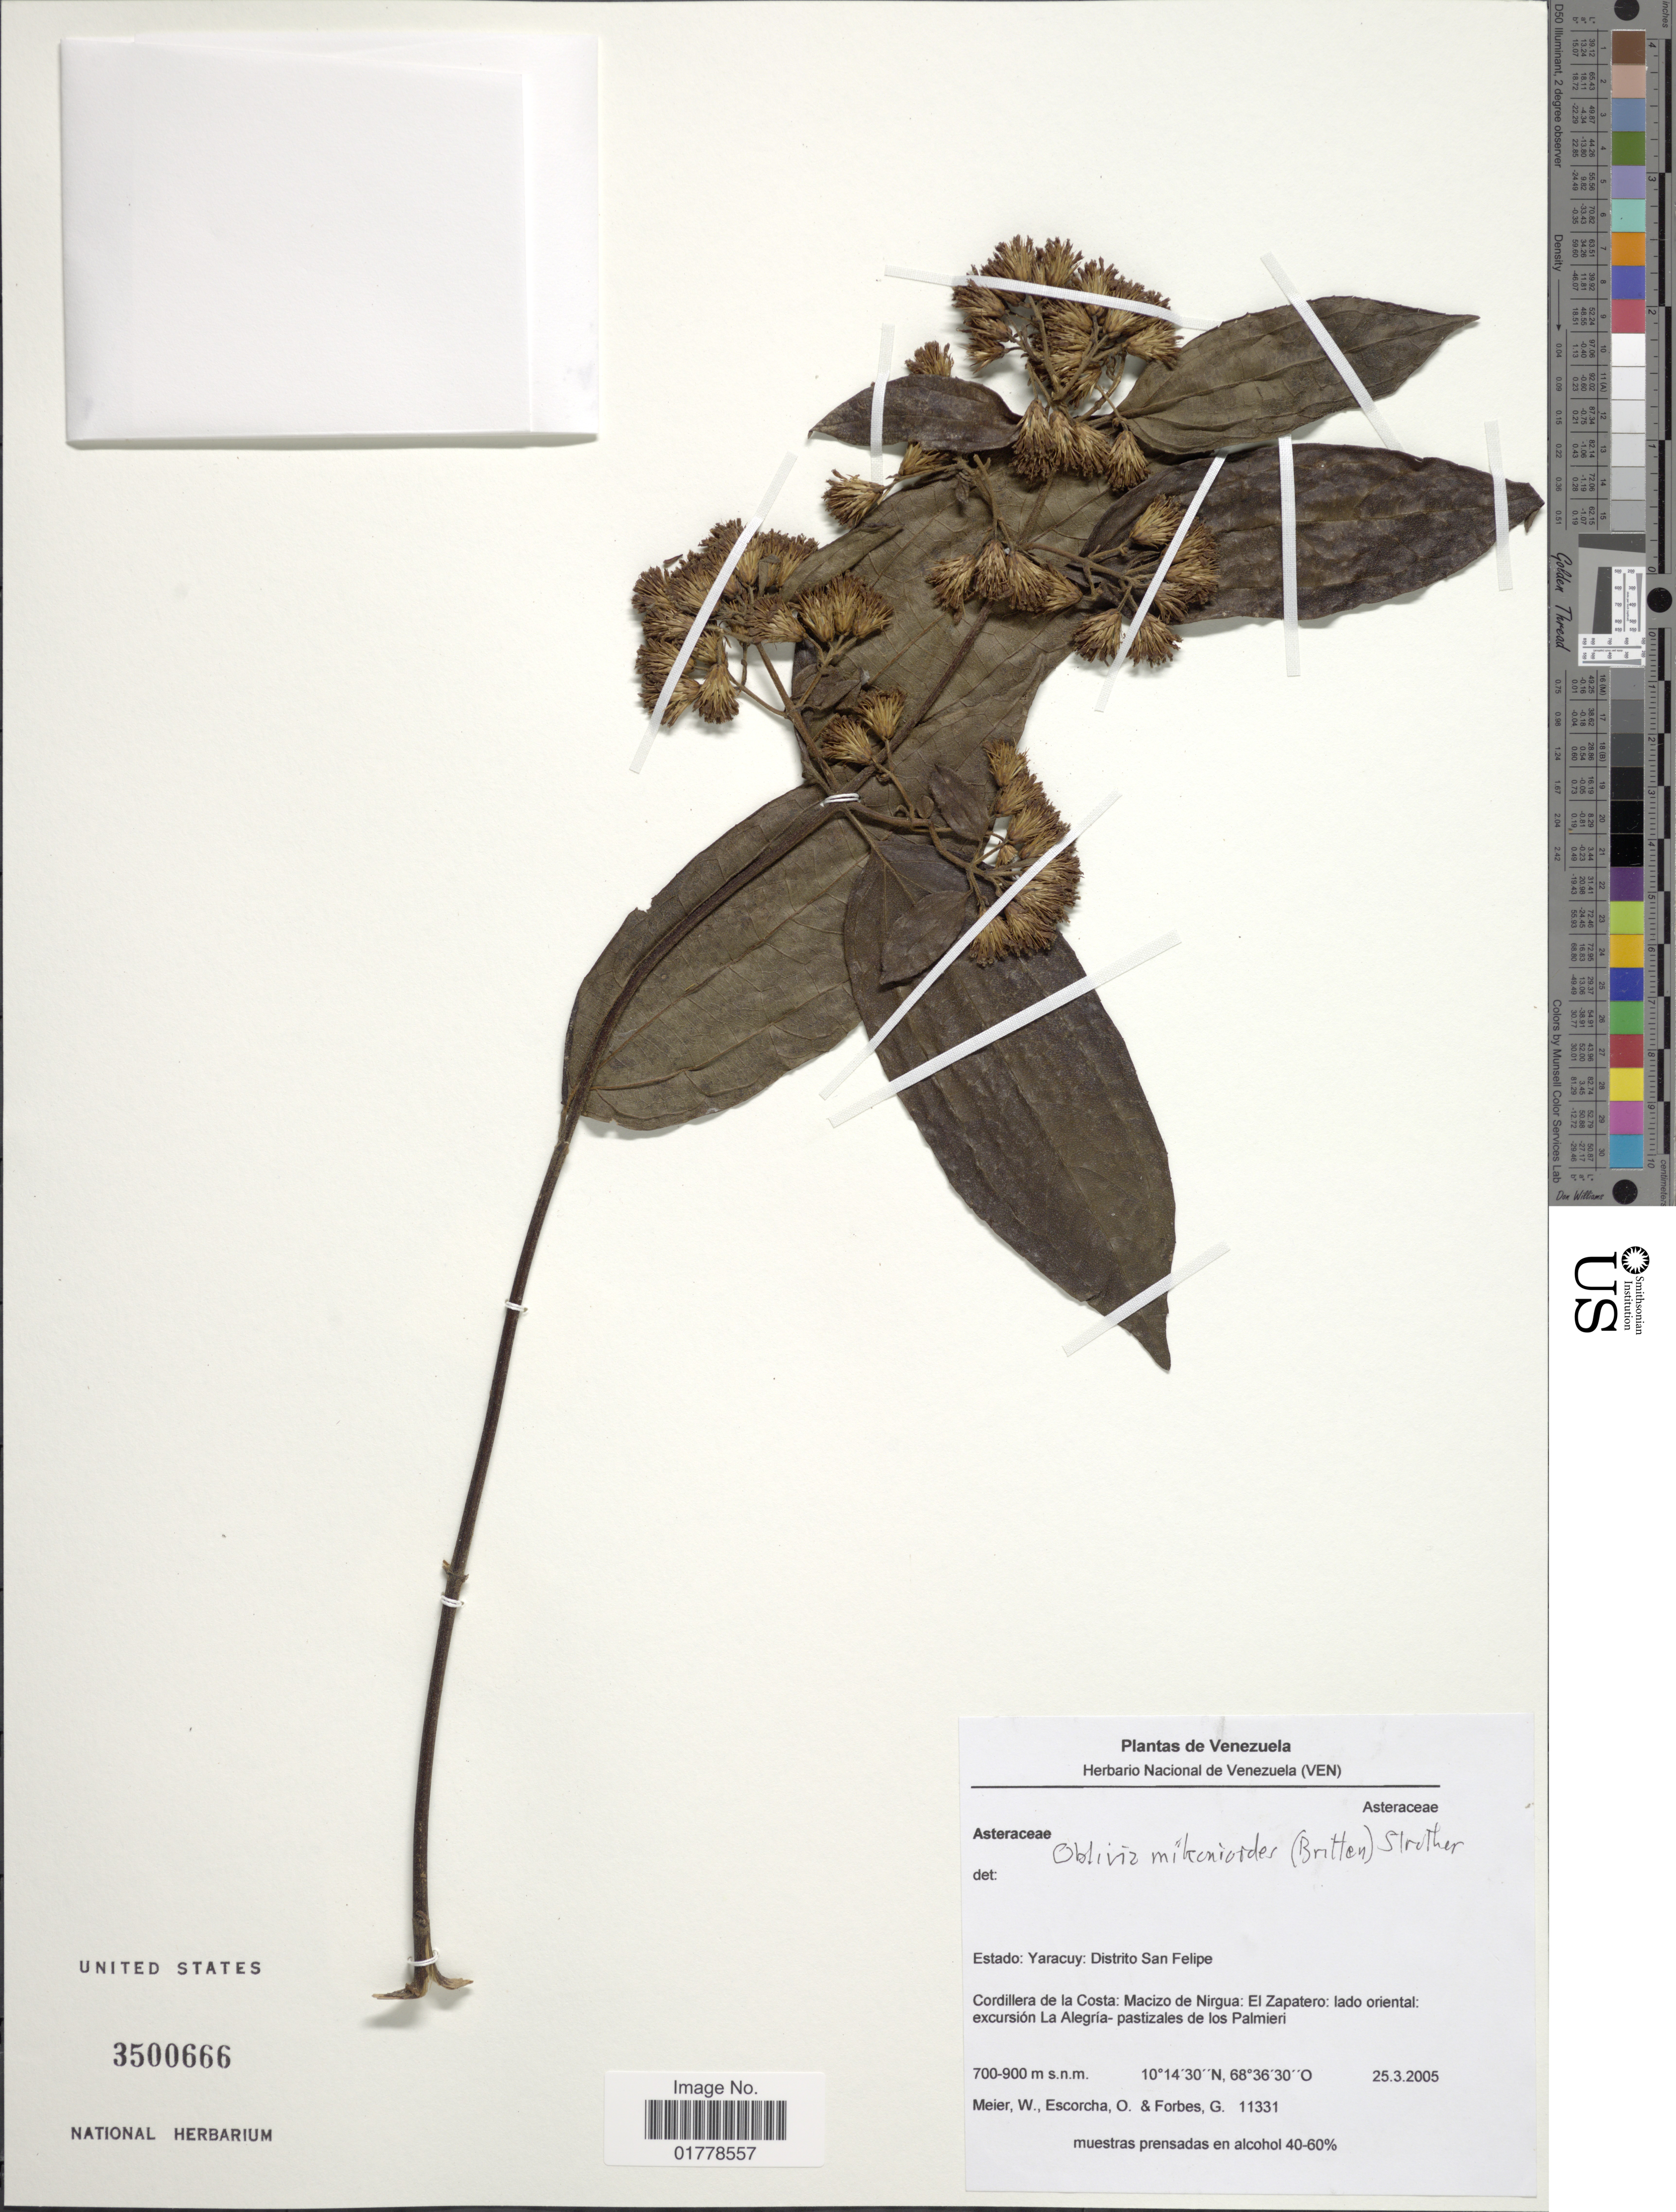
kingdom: Plantae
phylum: Tracheophyta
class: Magnoliopsida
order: Asterales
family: Asteraceae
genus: Oblivia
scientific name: Oblivia mikanioides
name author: (Britton) Strother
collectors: W. Meier, O. Escorcha & G. Forbes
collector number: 11331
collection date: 2005-03-25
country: Venezuela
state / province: Yaracuy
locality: Estado: Yaracuy: Distrito San Felipe. Cordillera de la Costa: Macizo de Nirgua: El Zapatero: lado oriental: excursión La Alegría - pastizales de los Palmieri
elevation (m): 700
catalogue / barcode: US 3500666